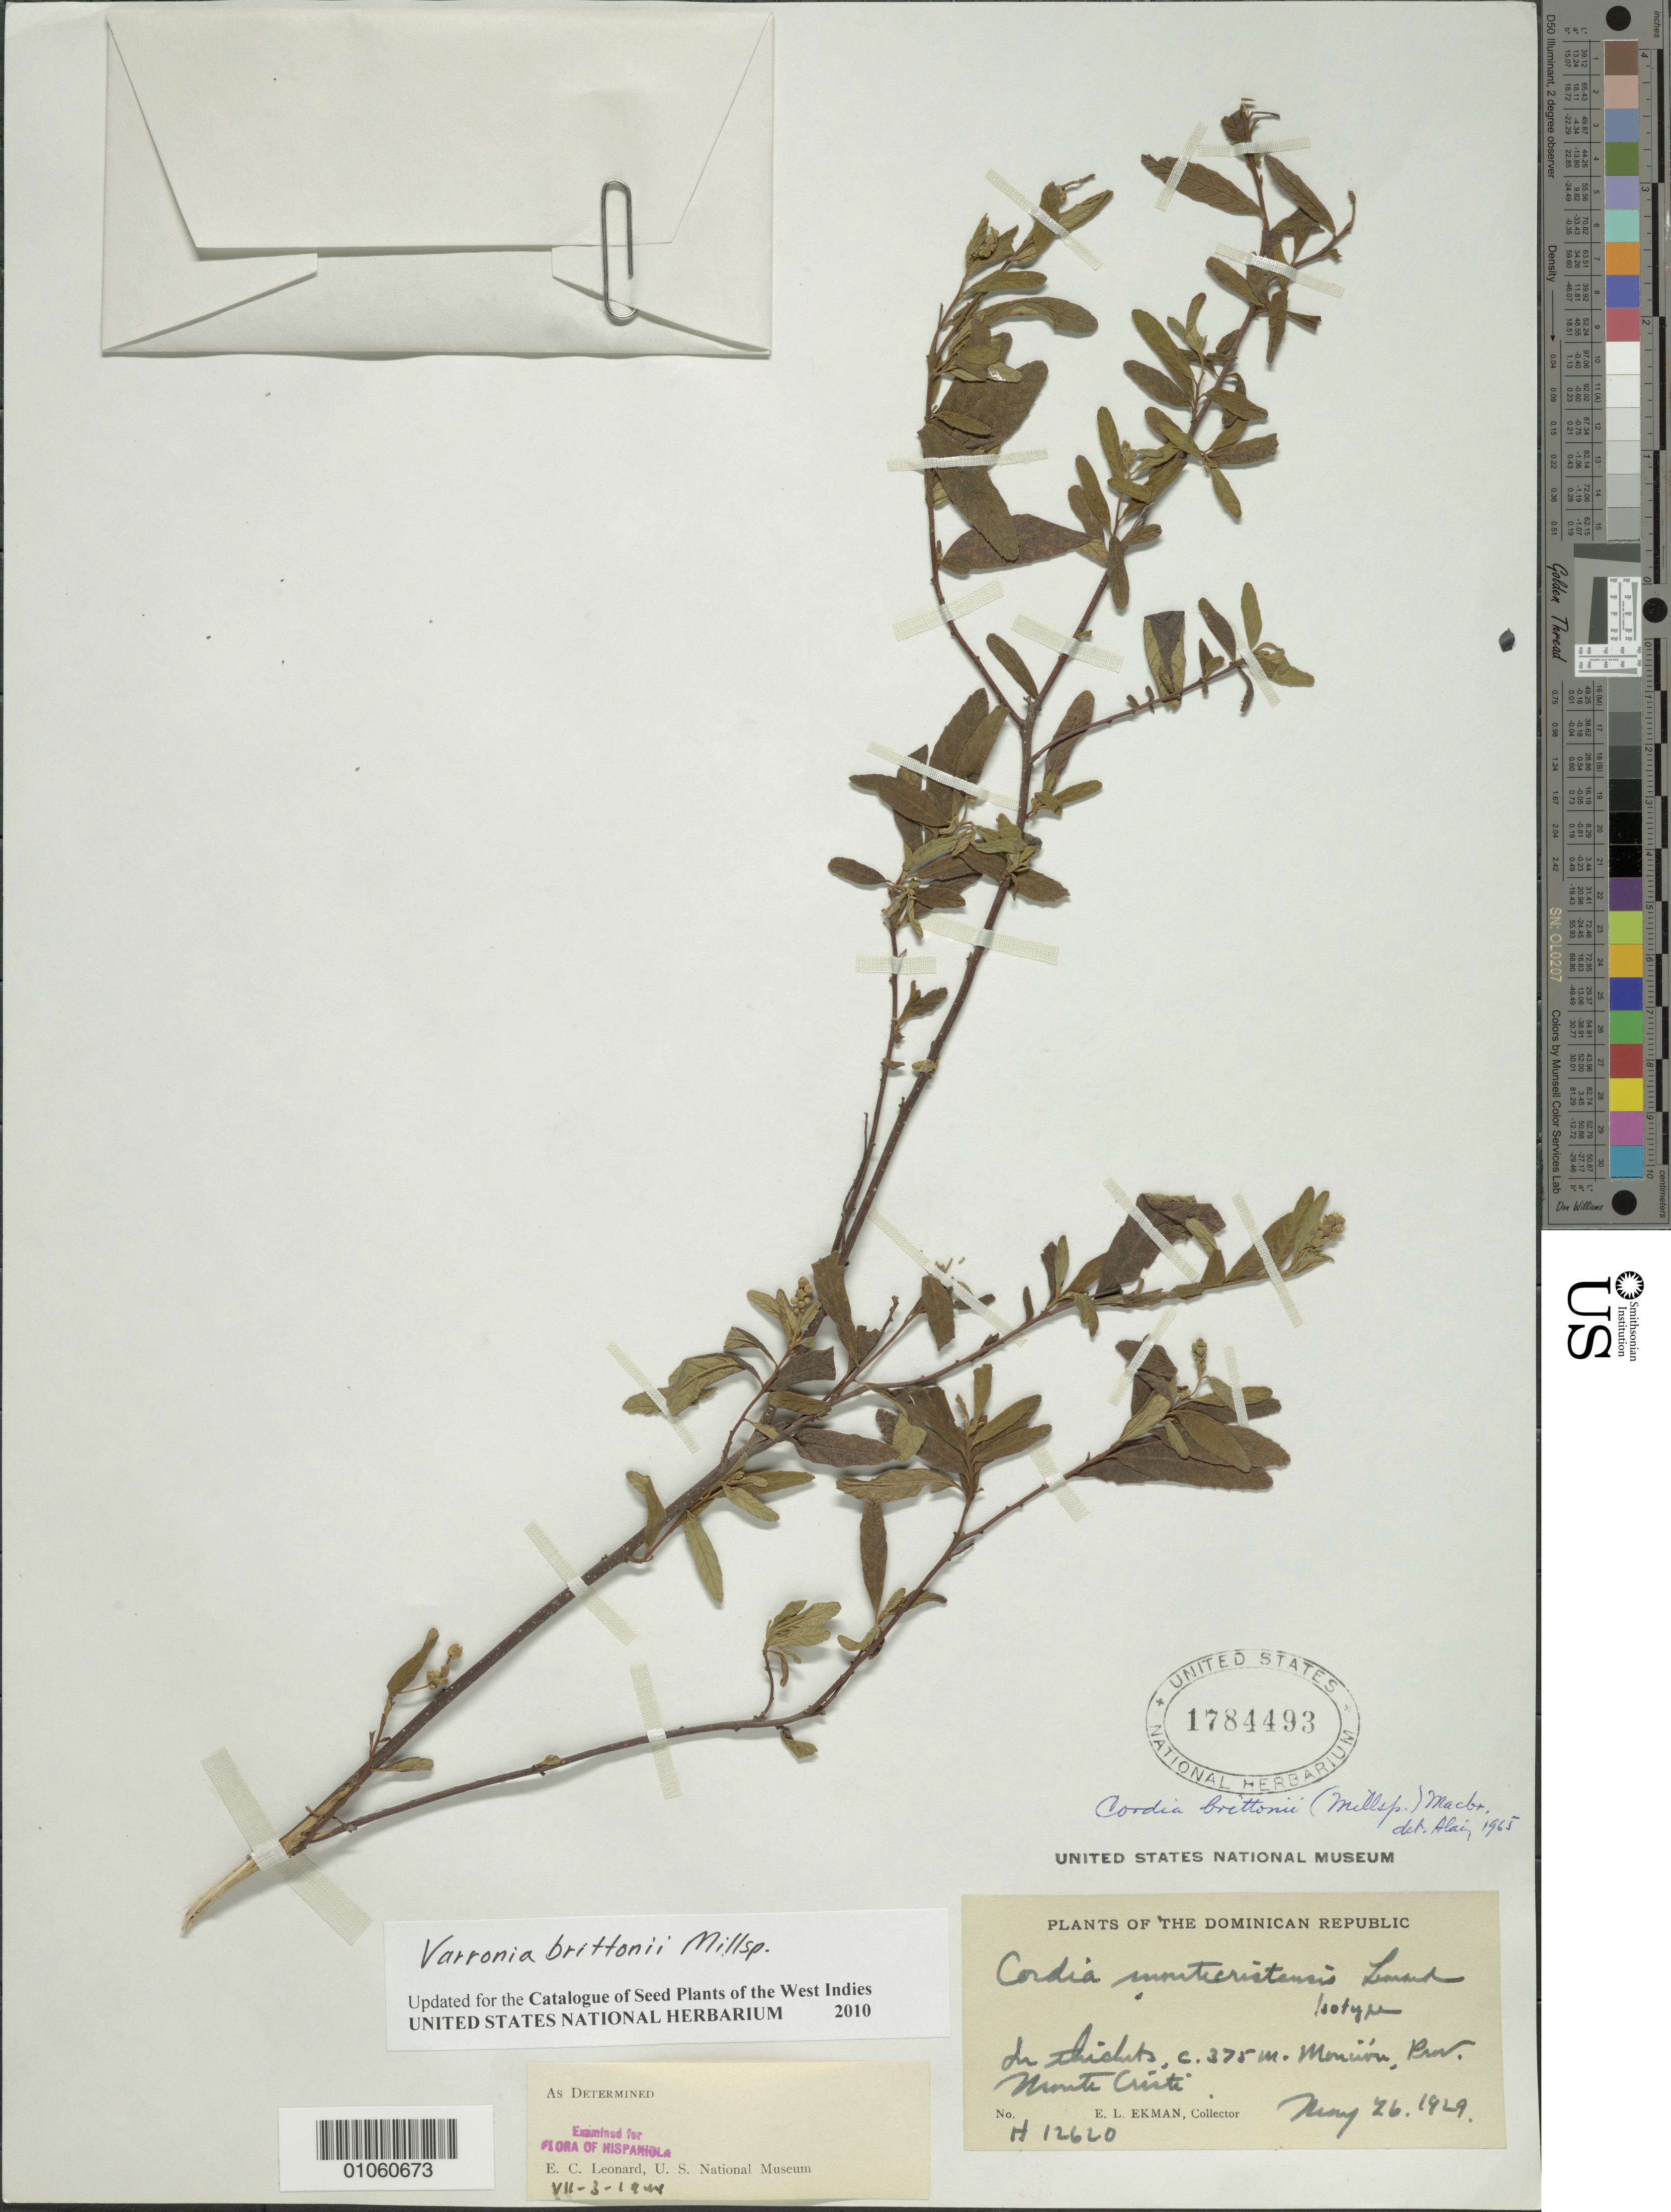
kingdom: Plantae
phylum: Tracheophyta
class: Magnoliopsida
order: Boraginales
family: Cordiaceae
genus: Varronia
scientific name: Varronia brittonii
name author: Millsp.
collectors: E. L. Ekman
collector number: H 12620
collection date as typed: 26 May 1929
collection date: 1929-05-26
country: Dominican Republic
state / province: Monte Cristi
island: Hispaniola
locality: M. Mancion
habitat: In thickets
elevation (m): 375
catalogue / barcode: US 1784493